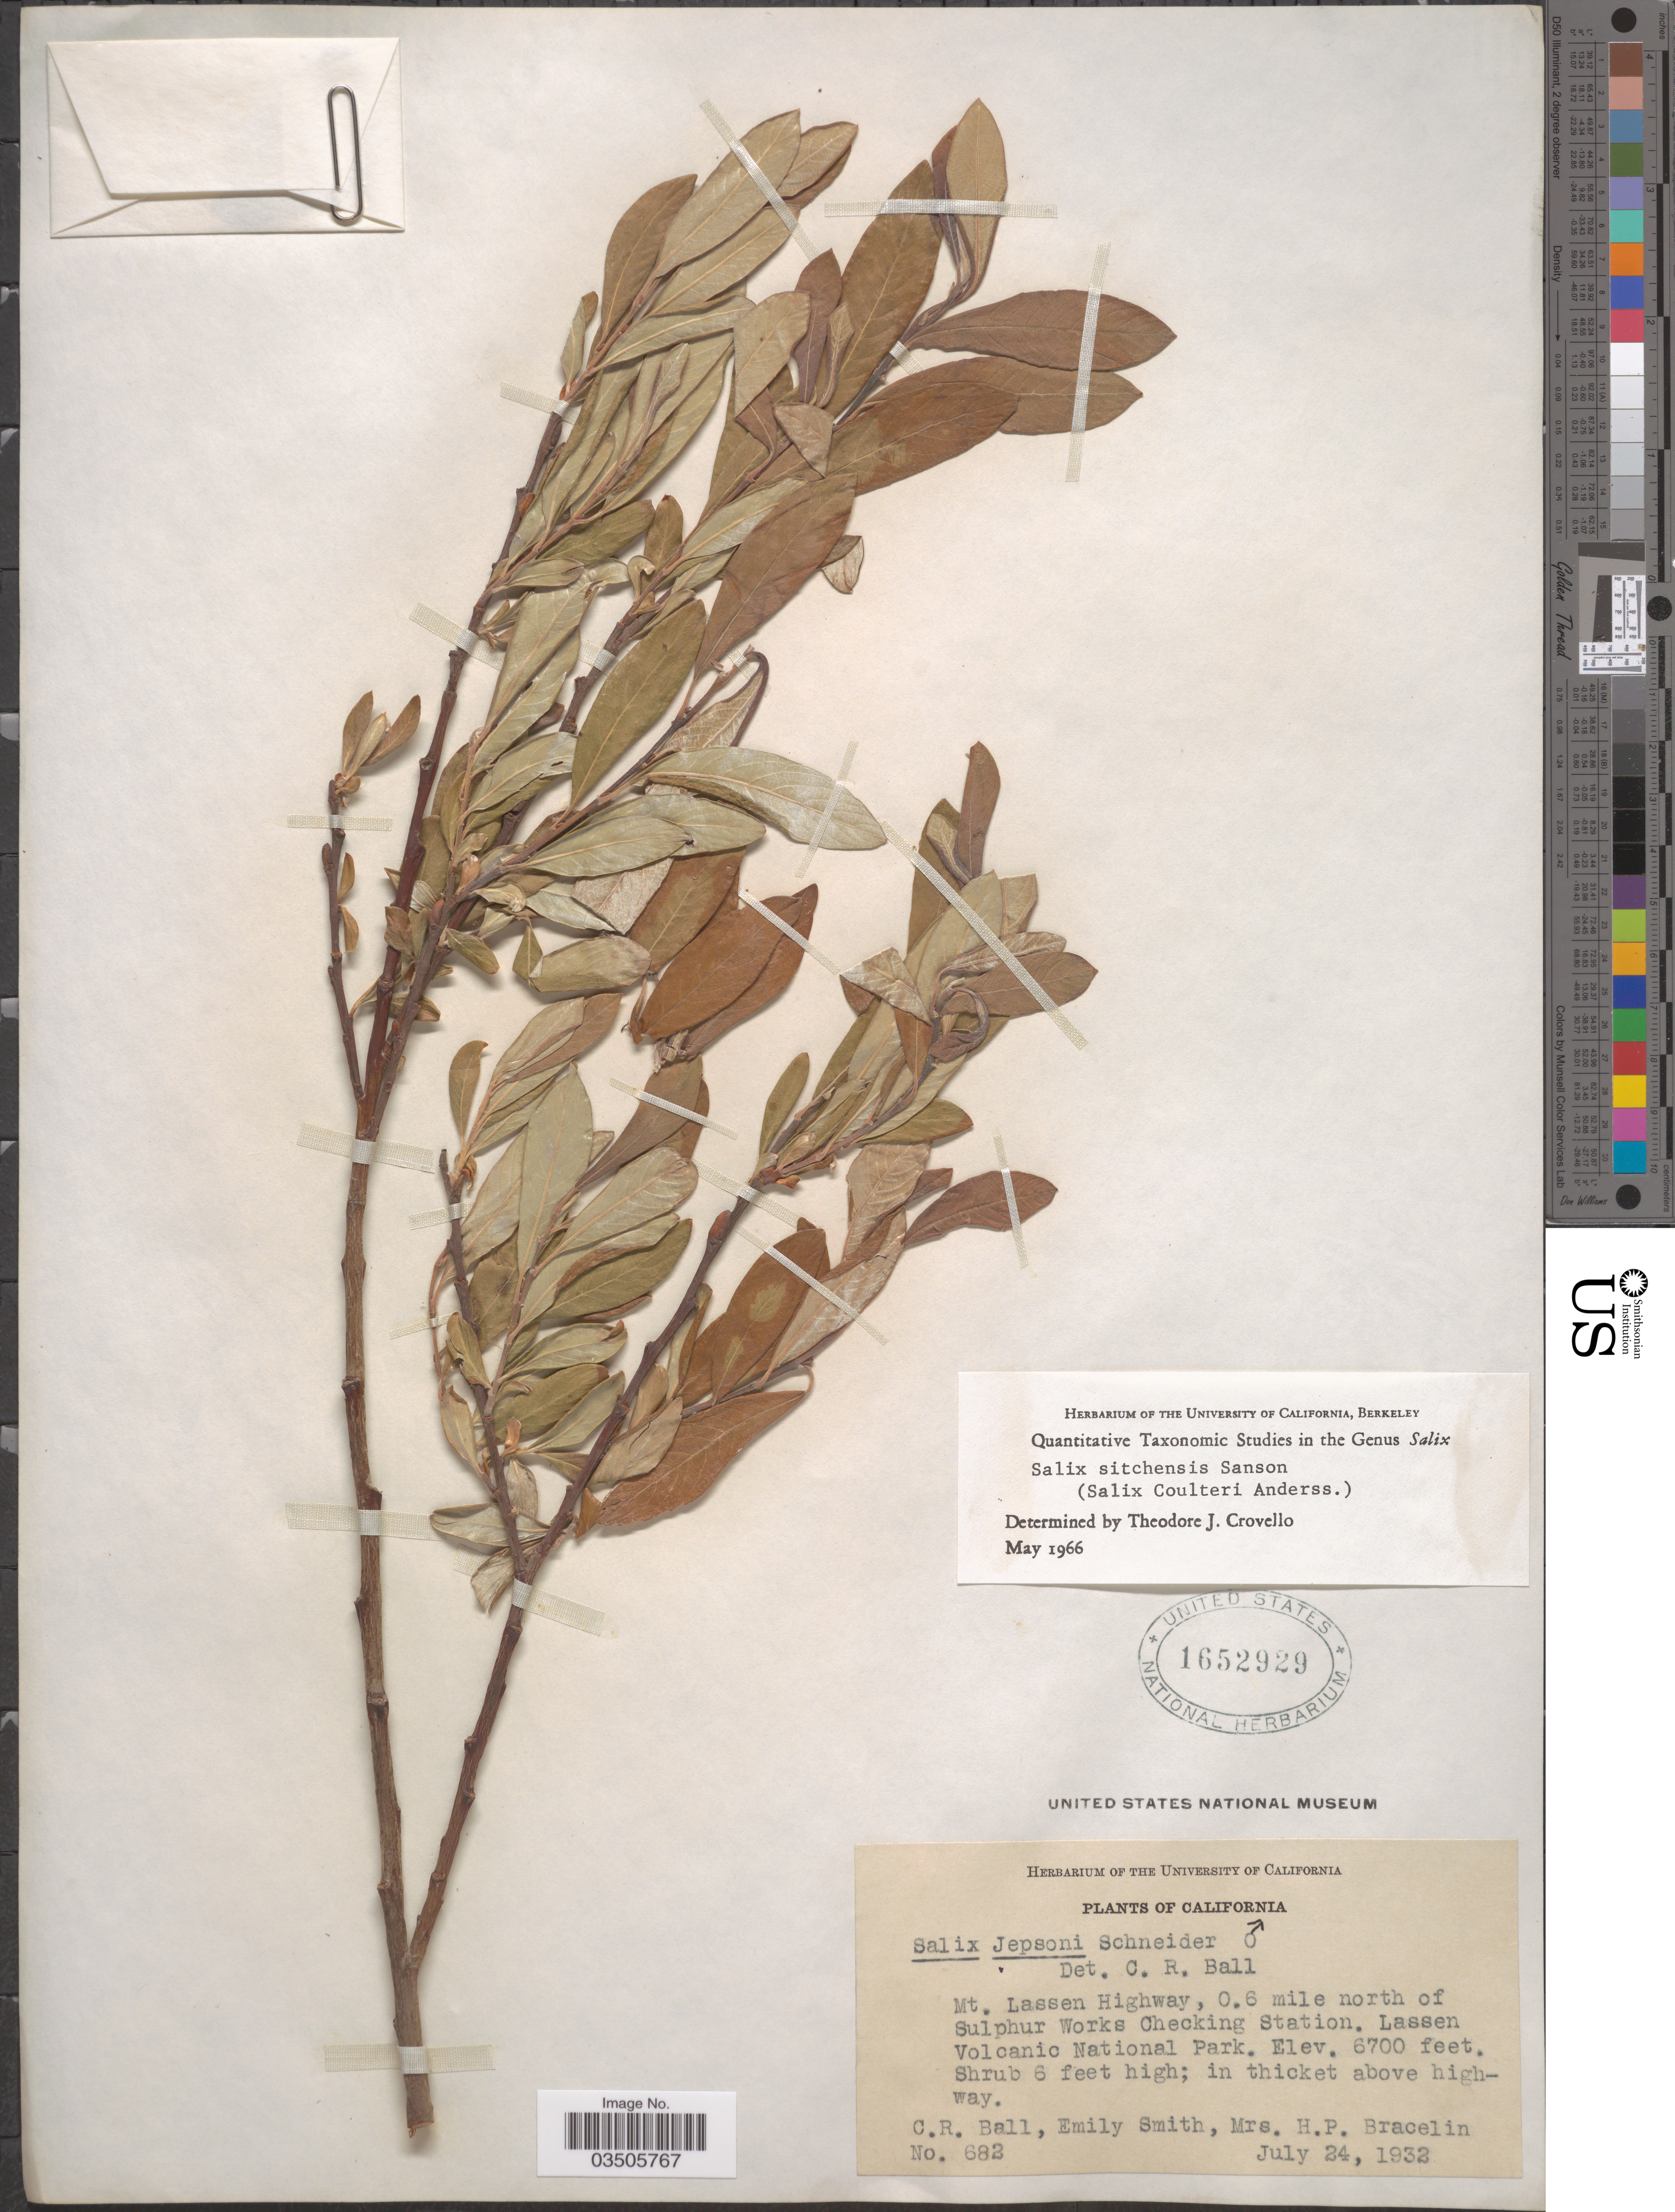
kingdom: Plantae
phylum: Tracheophyta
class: Magnoliopsida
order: Malpighiales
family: Salicaceae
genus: Salix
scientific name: Salix sitchensis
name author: Sanson ex Bong.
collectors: C. R. Ball, E. Smith & H. Bracelin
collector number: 682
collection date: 1932-07-24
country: United States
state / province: California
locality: Mt. Lassen Highway, 0.6 mile north of Sulphur Works Checking Station. Lassen Volcanic National Park.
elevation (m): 2042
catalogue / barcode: US 1652929